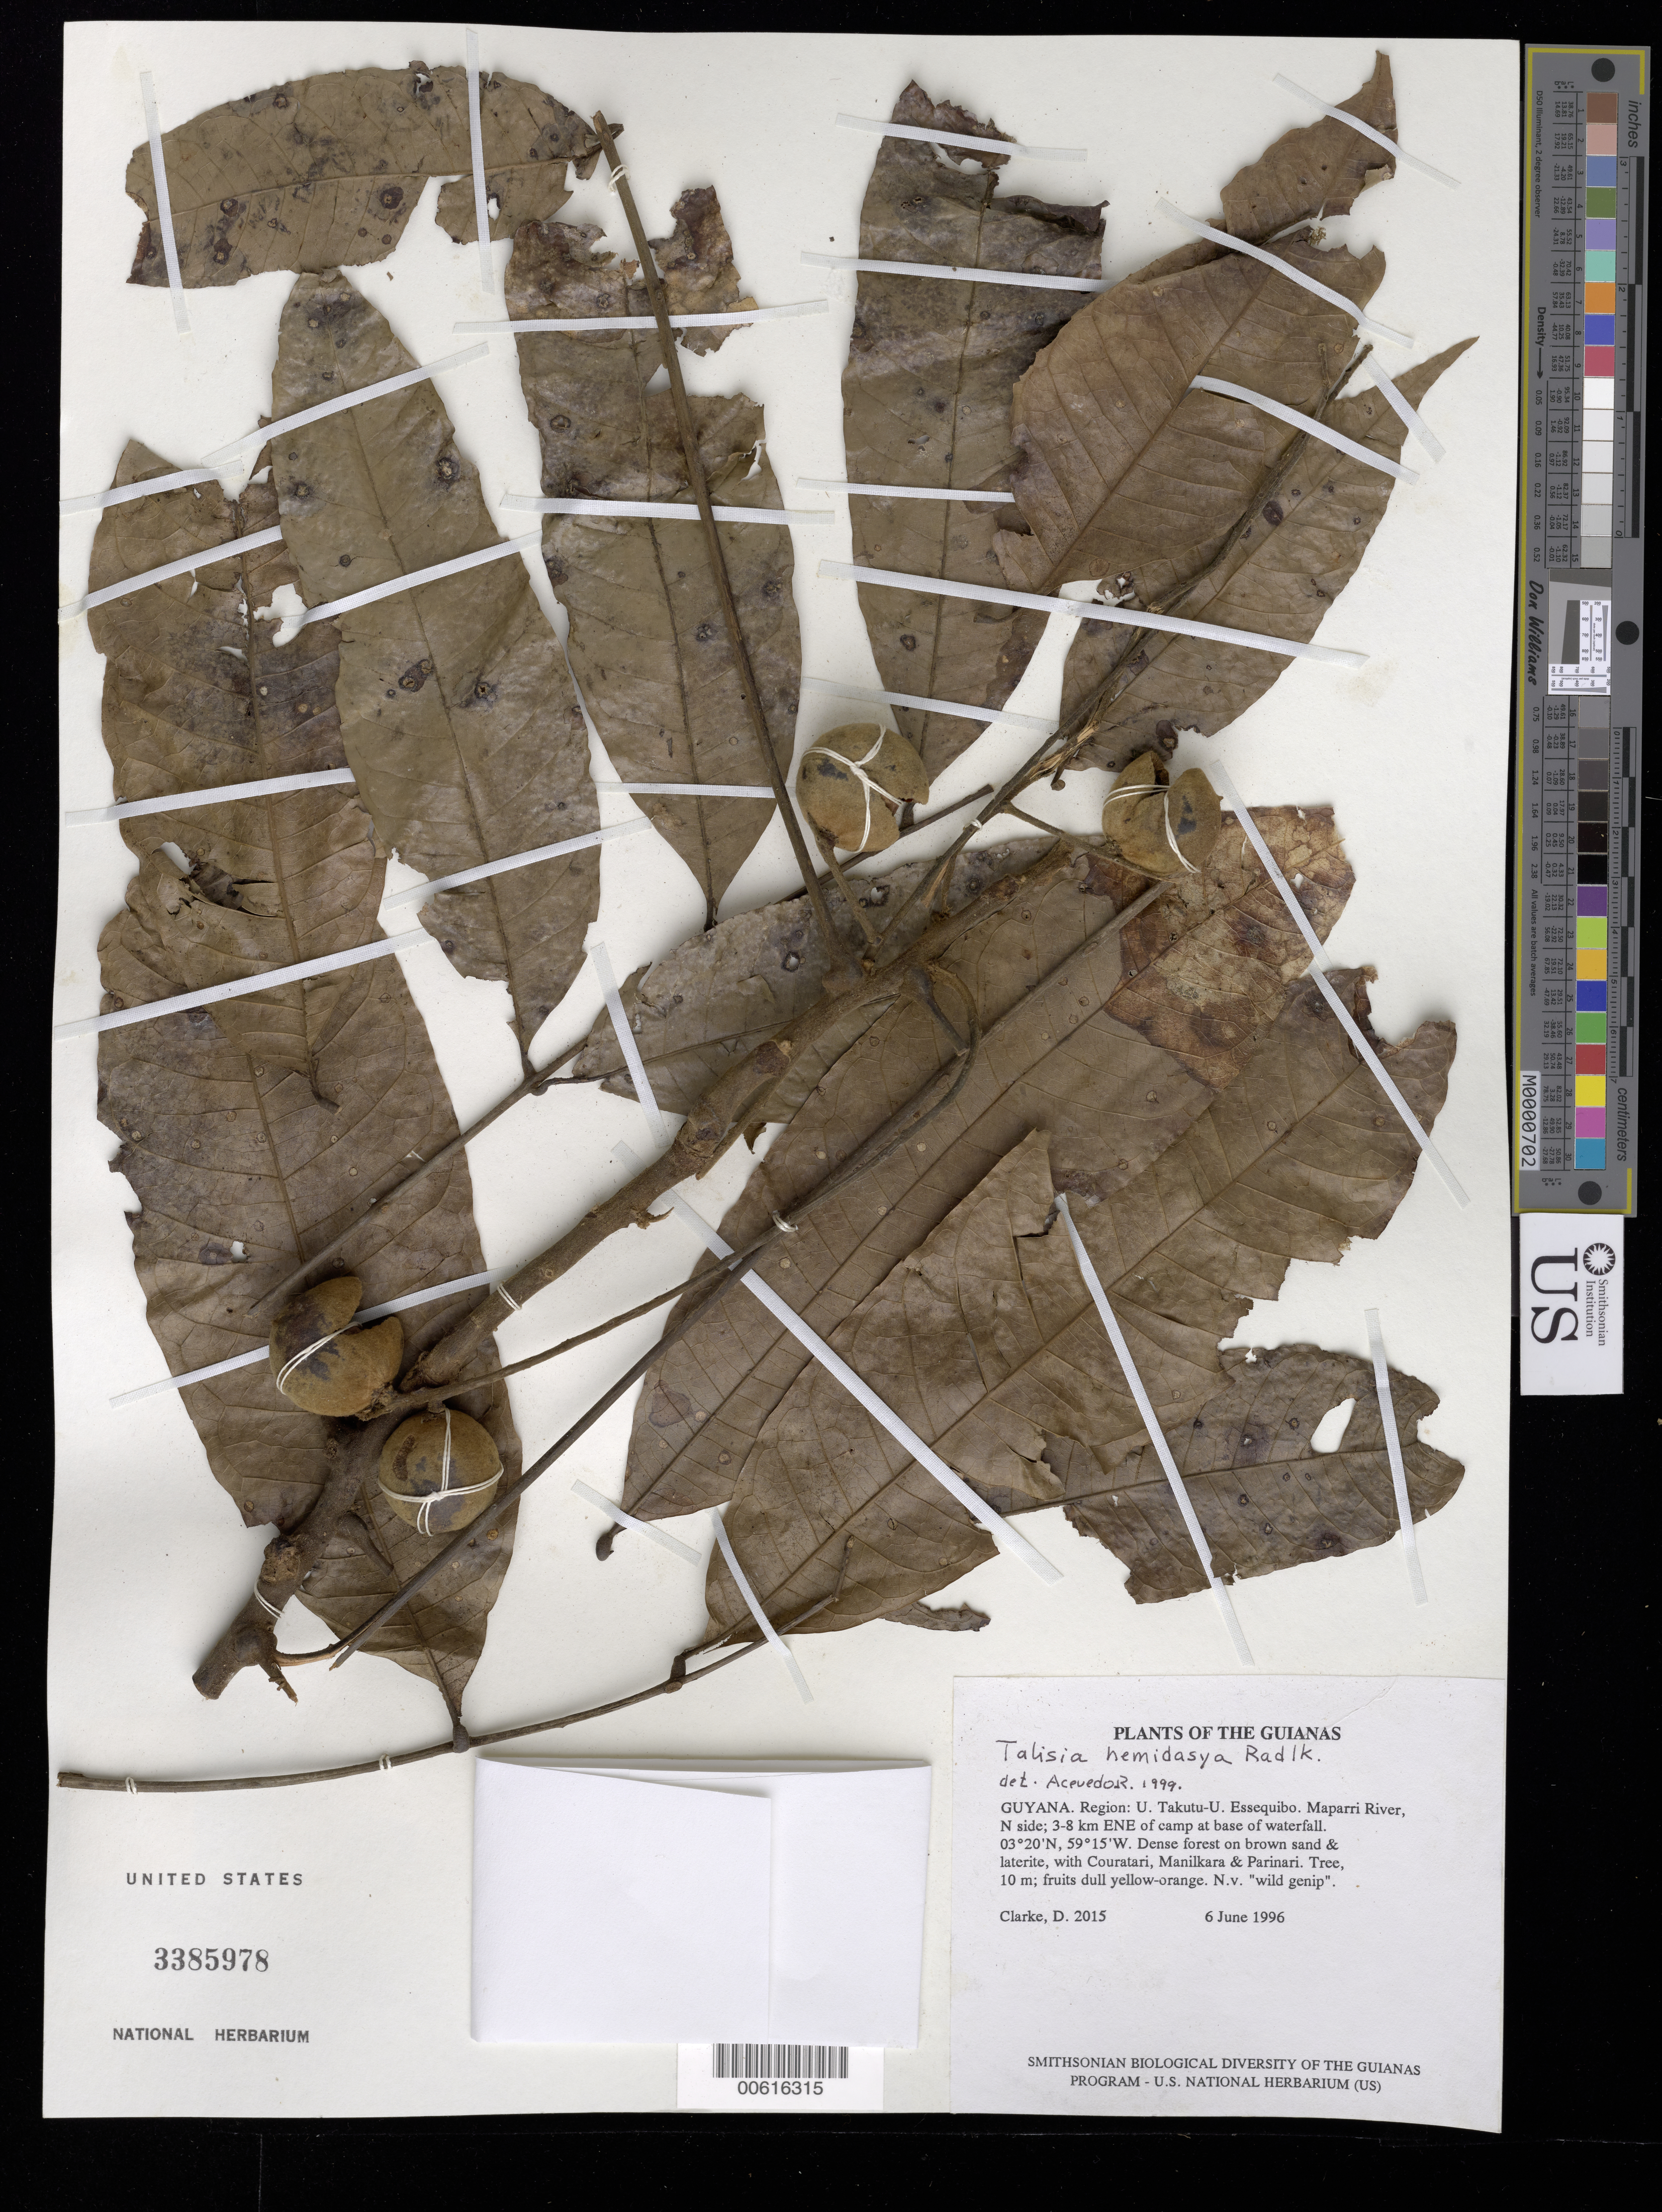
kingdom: Plantae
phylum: Tracheophyta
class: Magnoliopsida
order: Sapindales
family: Sapindaceae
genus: Talisia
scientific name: Talisia hemidasya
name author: Radlk.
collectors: H. D. Clarke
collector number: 2015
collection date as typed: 06 Jun 1996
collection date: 1996-06-06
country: Guyana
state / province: U. Takutu-U. Essequibo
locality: Maparri River, N side, 3-8 km ENE of camp at base of waterfall.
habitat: Dense forest on brown sand & laterite.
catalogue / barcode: US 3385978